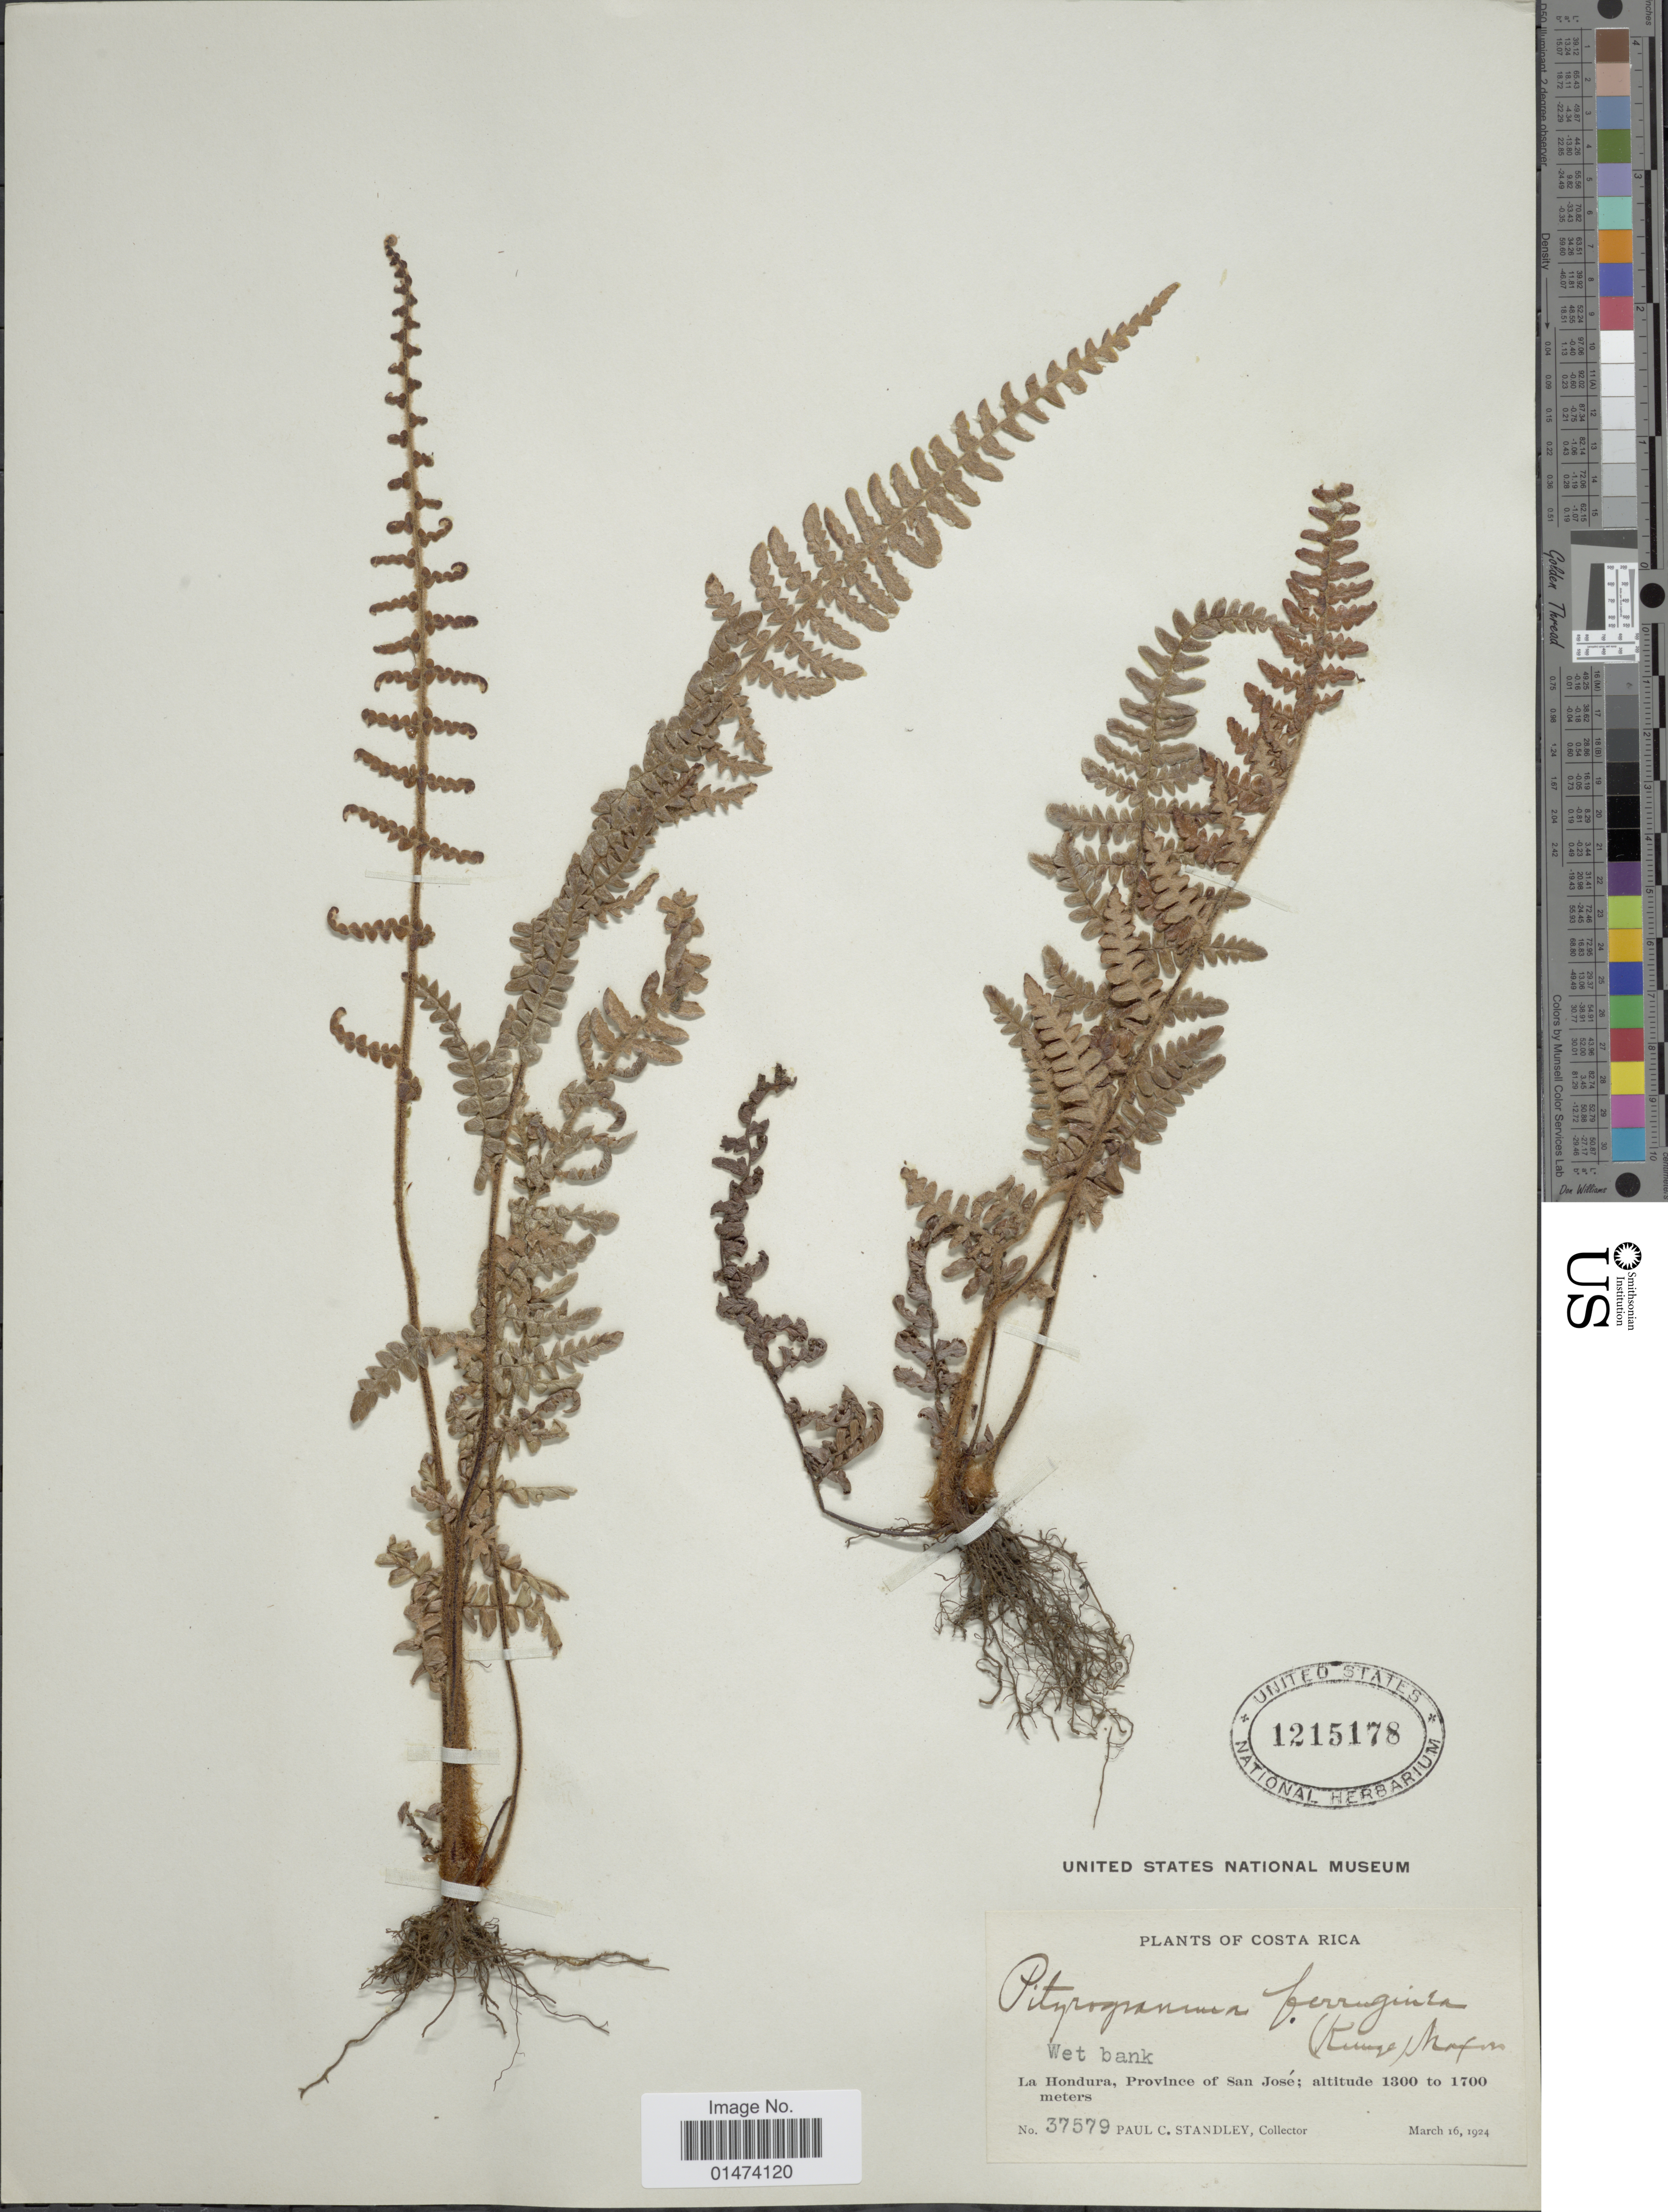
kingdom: Plantae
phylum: Tracheophyta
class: Polypodiopsida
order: Polypodiales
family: Pteridaceae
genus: Pityrogramma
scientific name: Pityrogramma ferruginea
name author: (Kunze) Maxon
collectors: P. C. Standley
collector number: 37579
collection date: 1924-03-16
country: Costa Rica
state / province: San José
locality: La Hondura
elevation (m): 1300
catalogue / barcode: US 1215178